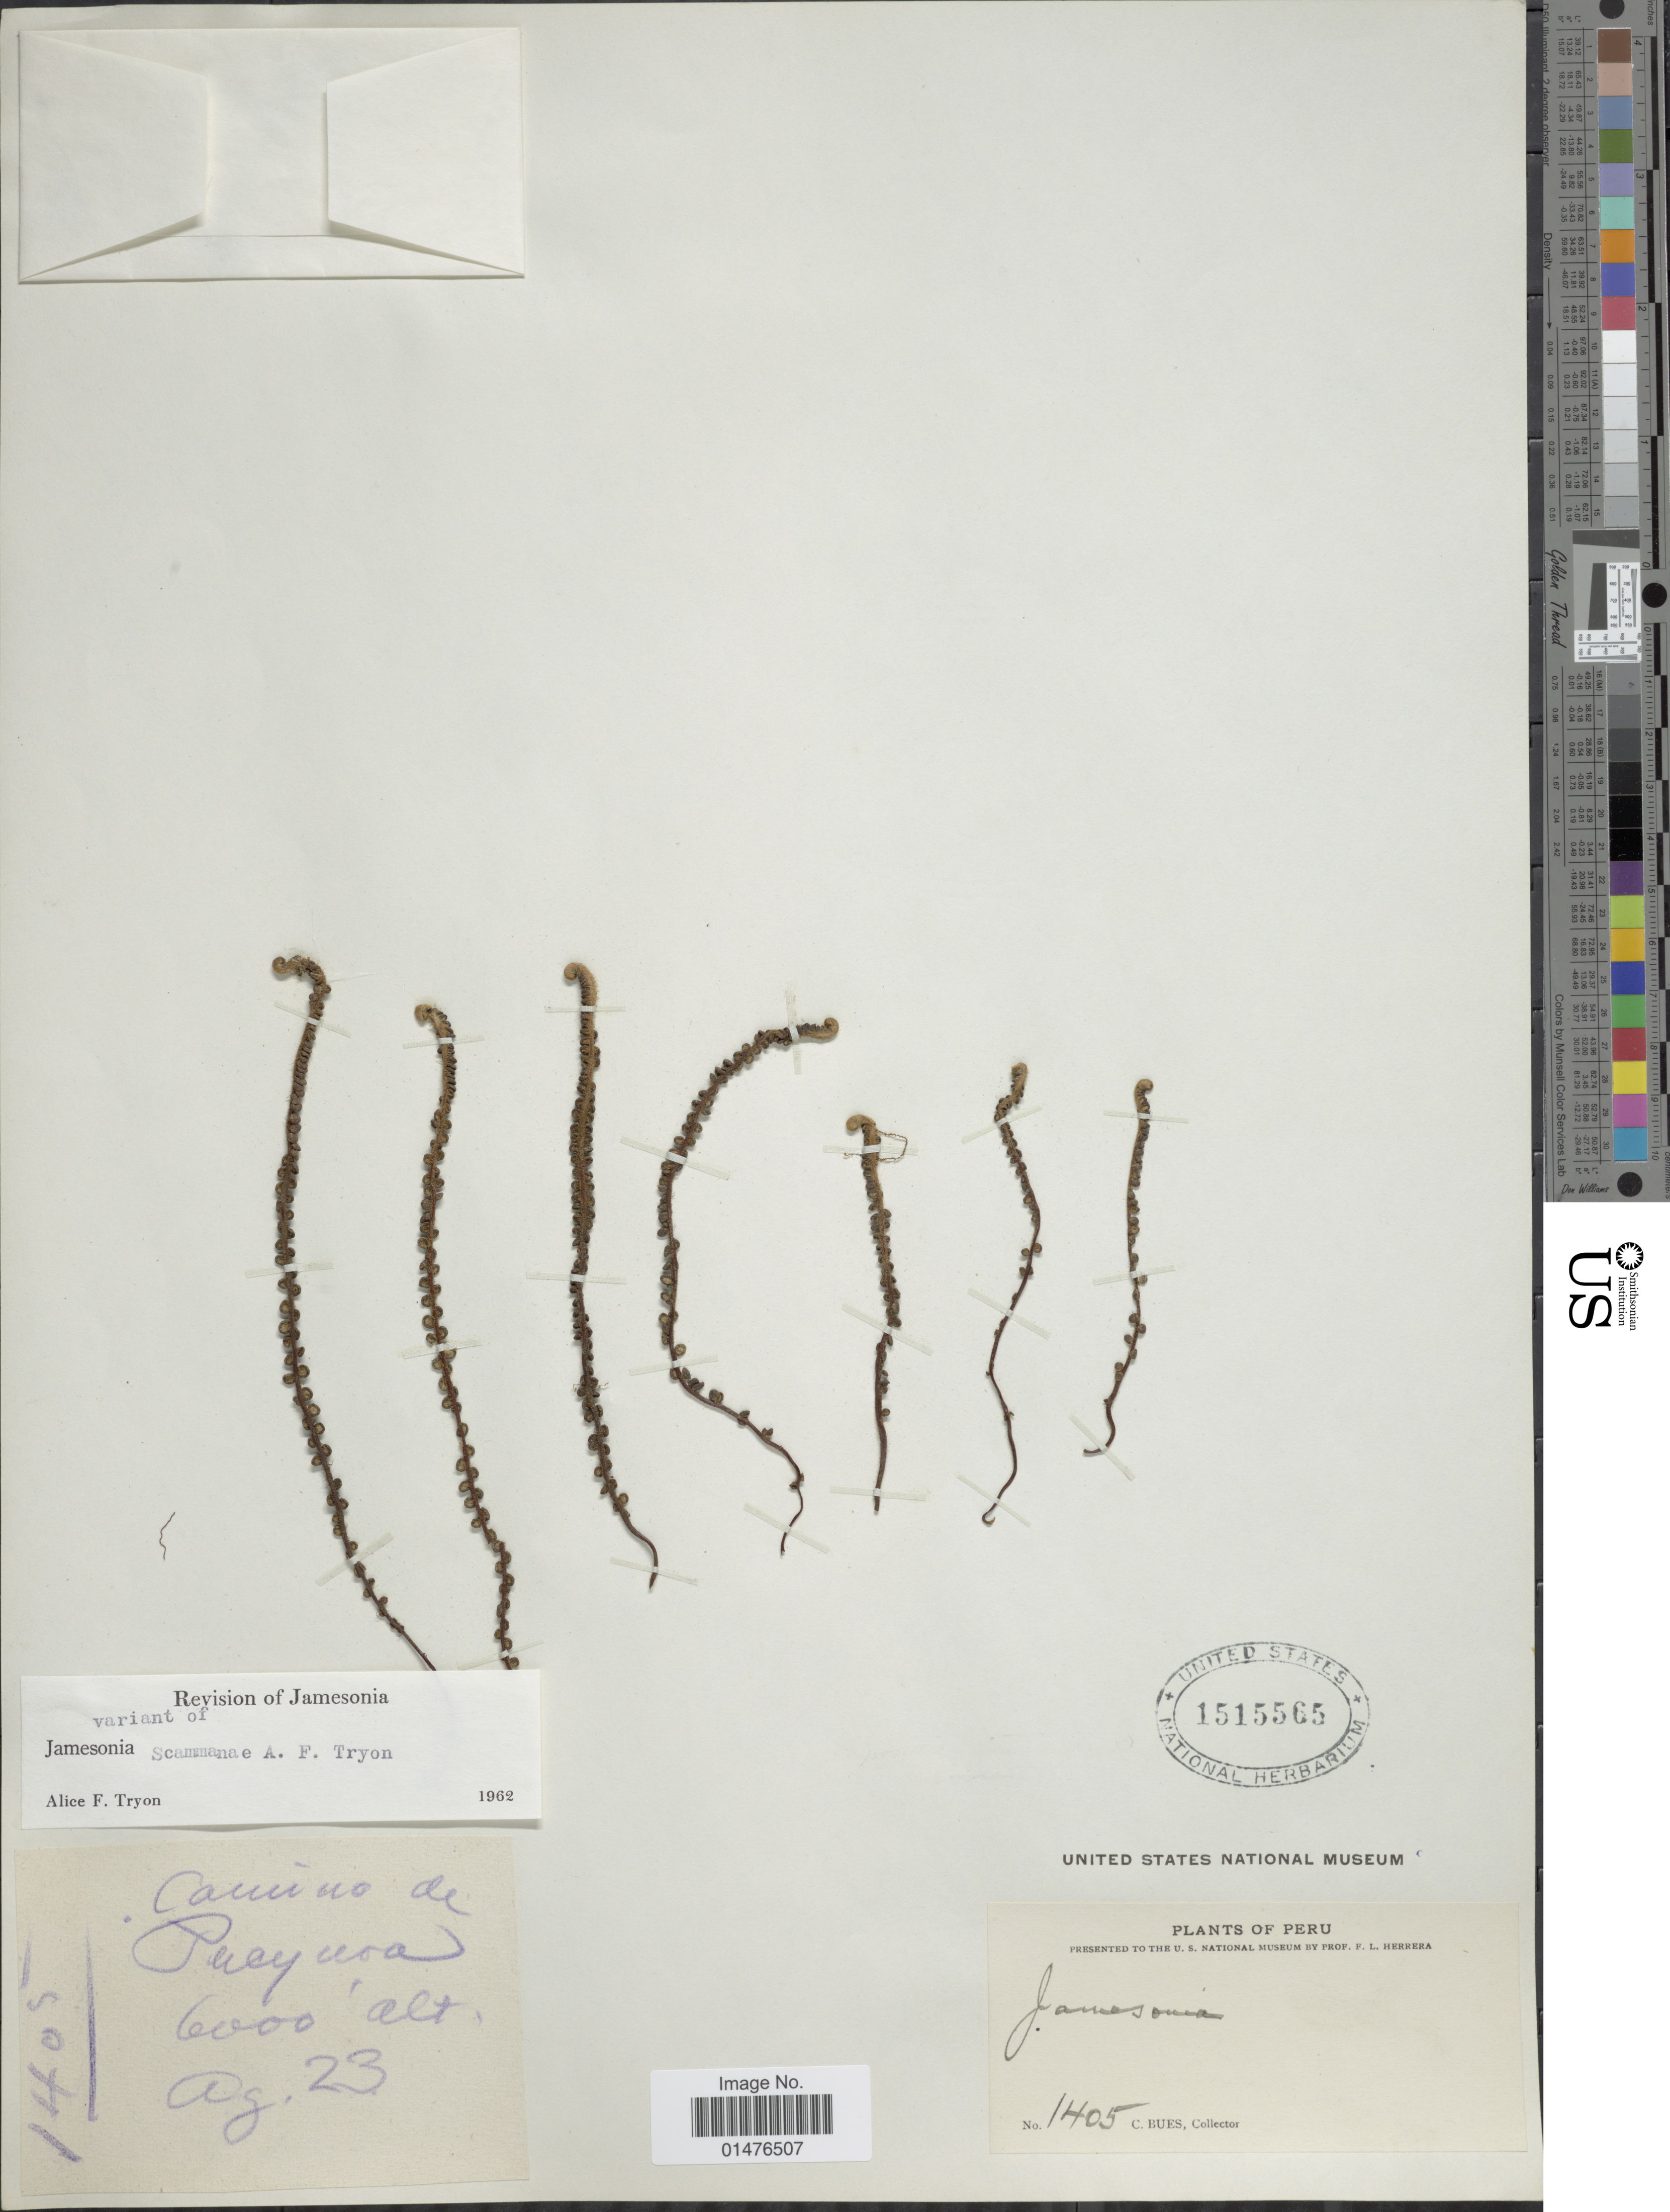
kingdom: Plantae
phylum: Tracheophyta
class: Polypodiopsida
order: Polypodiales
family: Pteridaceae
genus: Jamesonia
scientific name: Jamesonia scammanae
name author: A.F. Tryon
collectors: C. Bues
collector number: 1405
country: Peru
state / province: Cusco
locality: Camino de Pucyura.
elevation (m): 1829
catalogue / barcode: US 1515565